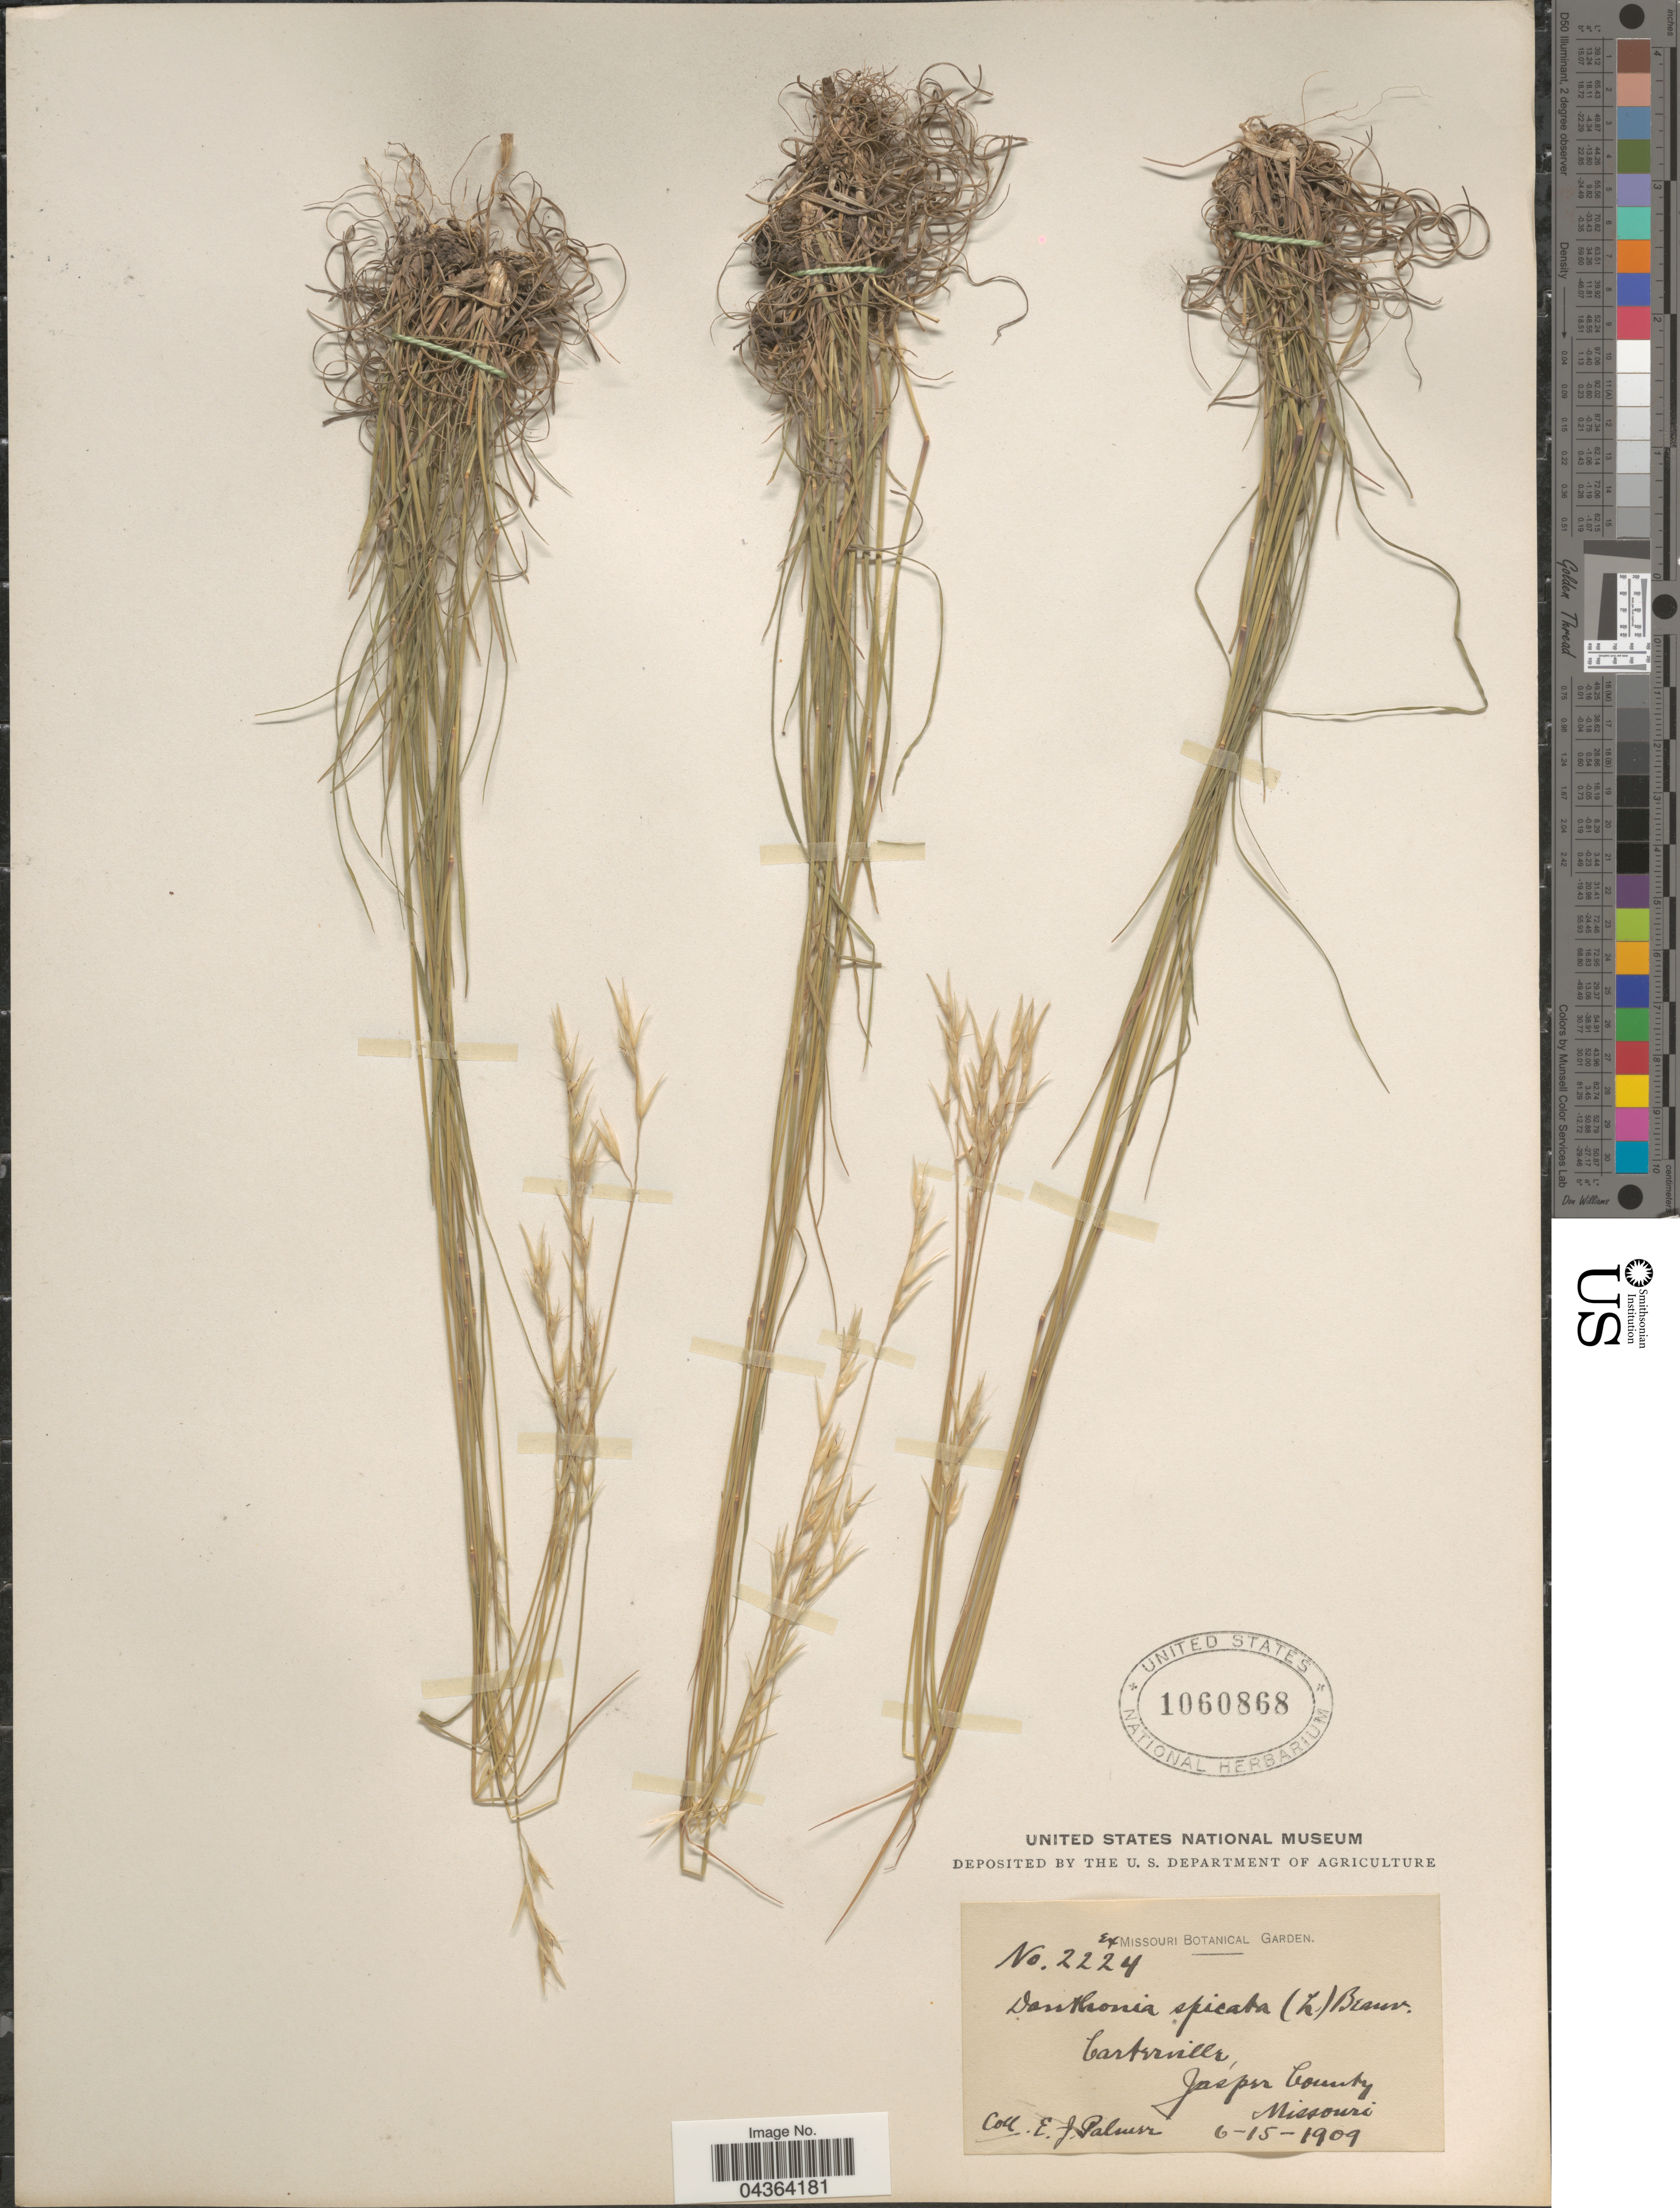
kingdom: Plantae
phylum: Tracheophyta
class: Liliopsida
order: Poales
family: Poaceae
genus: Danthonia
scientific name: Danthonia spicata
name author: (L.) P. Beauv. ex Roem. & Schult.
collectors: E. J. Palmer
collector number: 2224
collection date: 1909-06-15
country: United States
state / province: Missouri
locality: Carterville, Jasper County.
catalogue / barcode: US 1060868